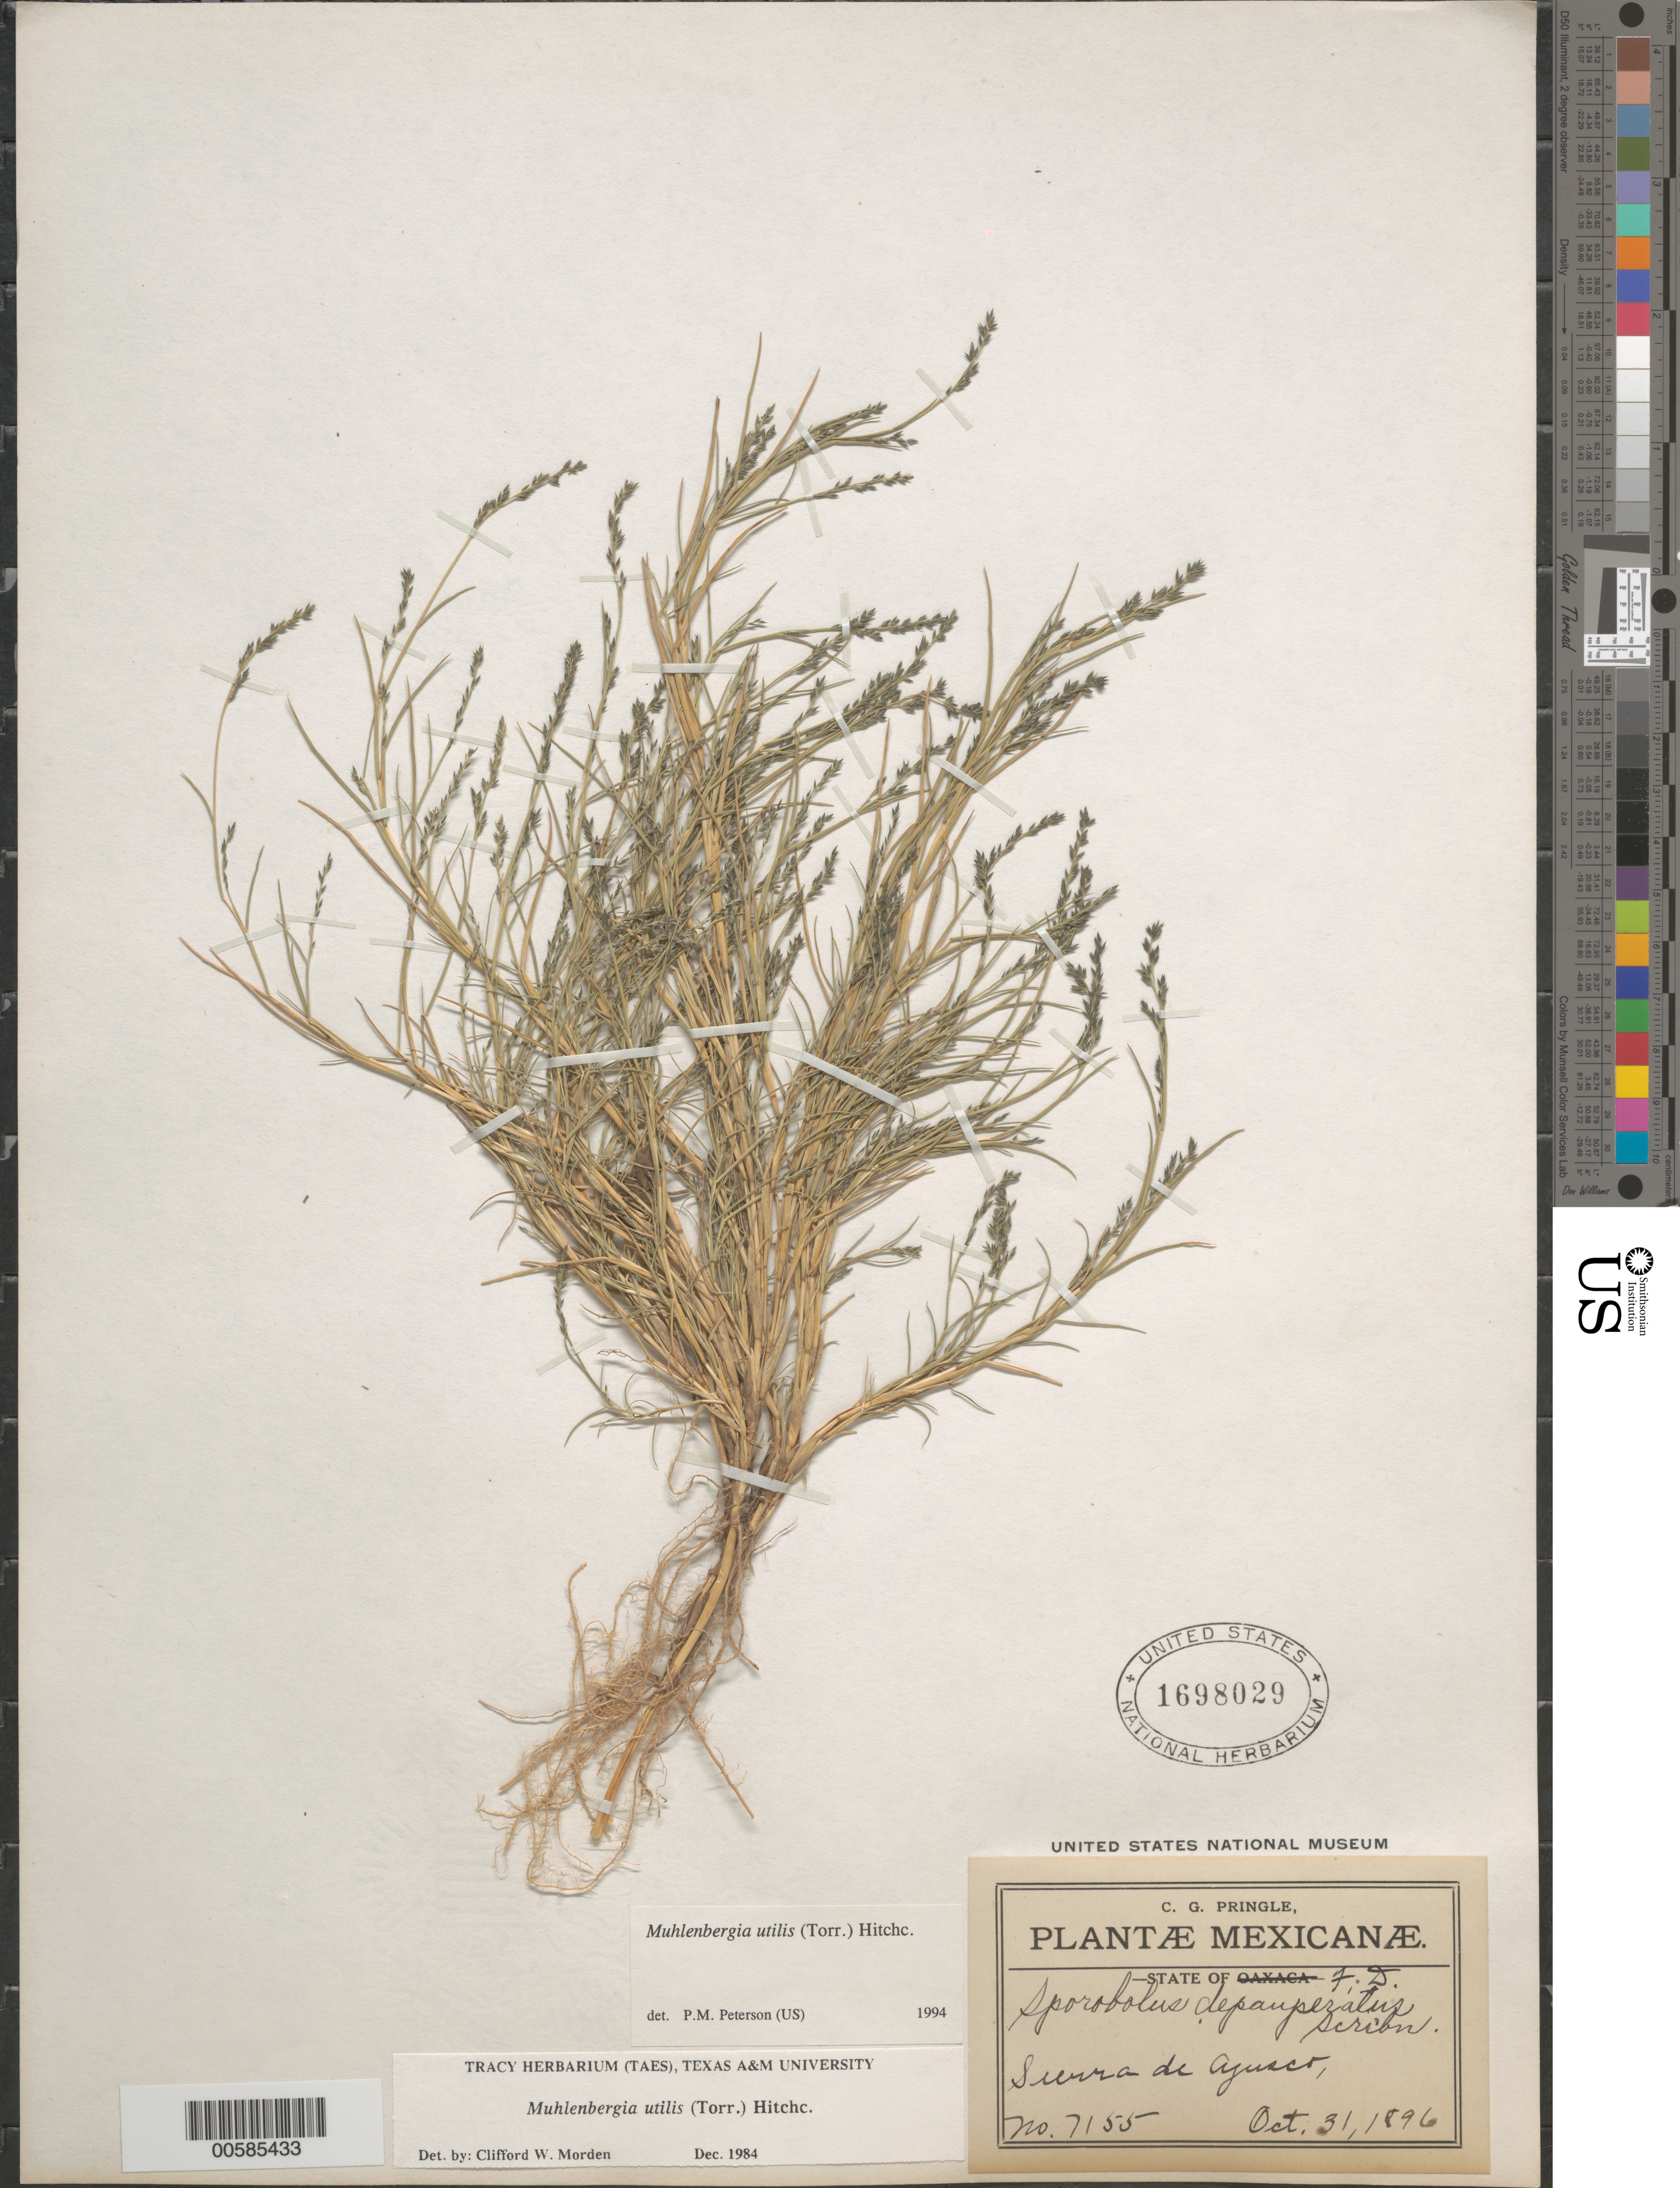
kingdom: Plantae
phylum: Tracheophyta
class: Liliopsida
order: Poales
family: Poaceae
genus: Muhlenbergia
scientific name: Muhlenbergia utilis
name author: (Torr.) Hitchc.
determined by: Peterson, Paul M., (BOT), Smithsonian Institution - National Museum of Natural History (UNITED STATES)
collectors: C. G. Pringle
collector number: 7155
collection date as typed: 31 Oct 1896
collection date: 1896-10-31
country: Mexico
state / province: Distrito Federal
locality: Sierra de Ajusco.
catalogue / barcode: US 1698029